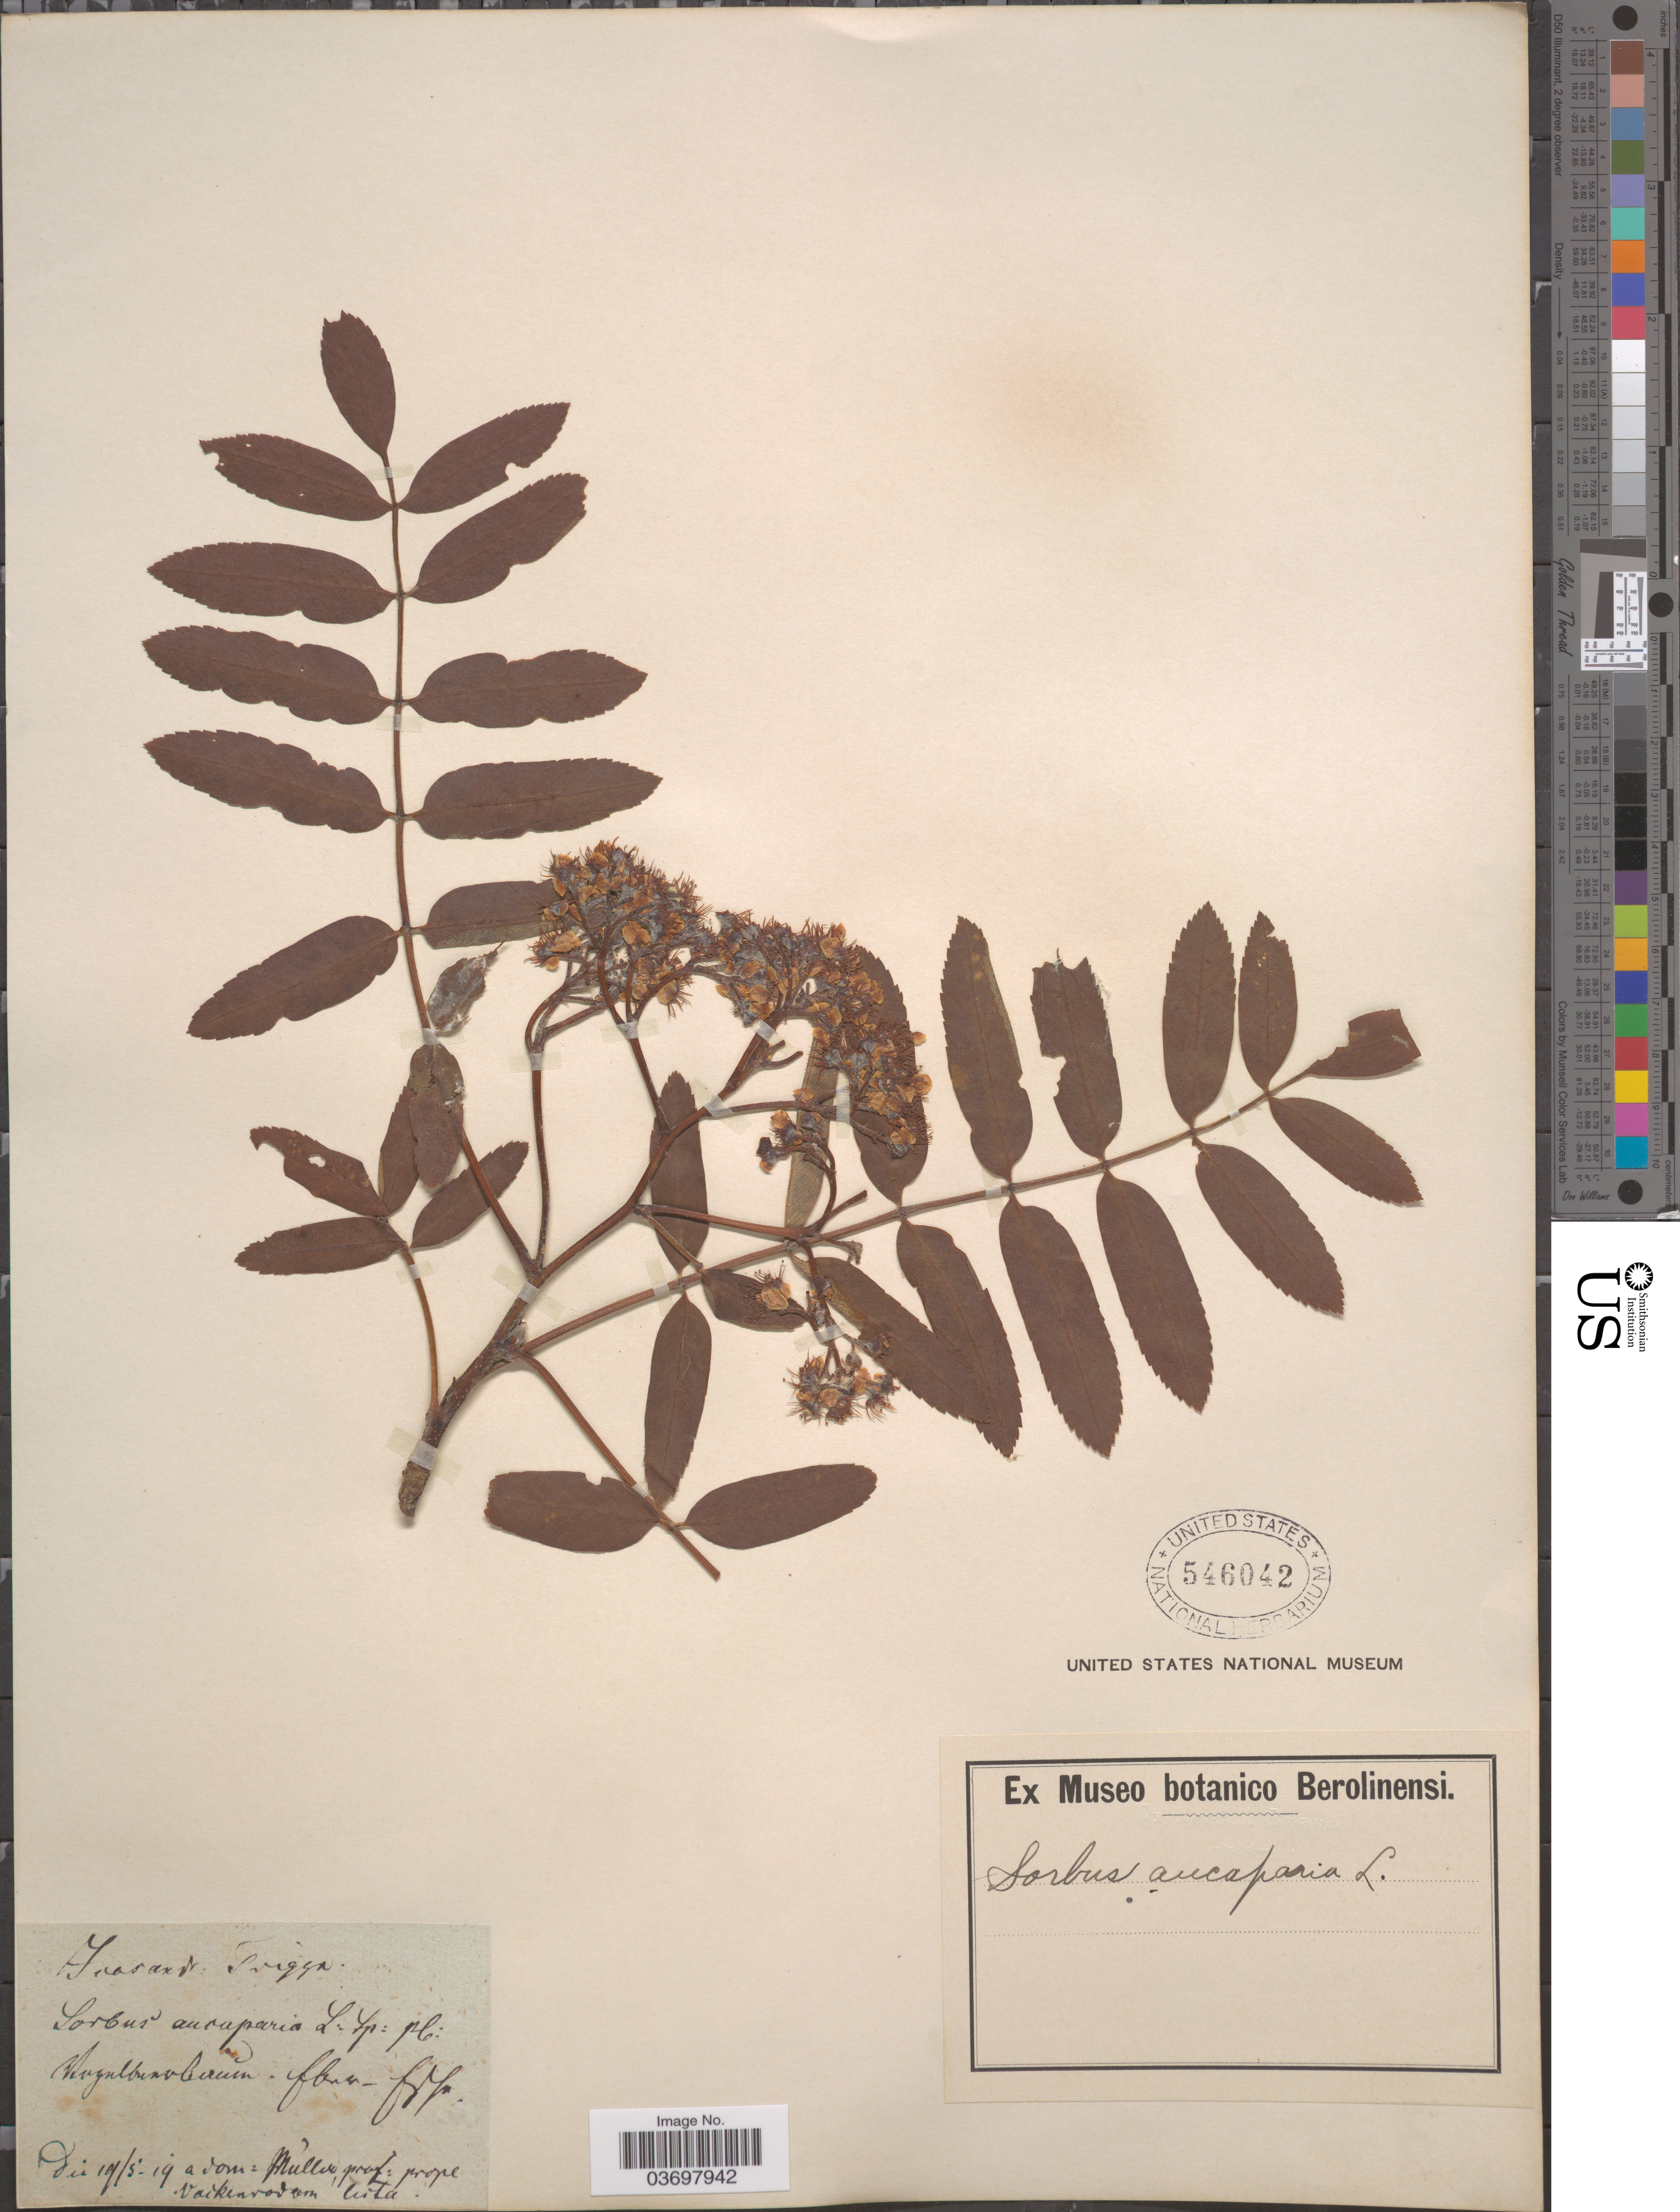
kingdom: Plantae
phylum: Tracheophyta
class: Magnoliopsida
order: Rosales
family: Rosaceae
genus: Sorbus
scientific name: Sorbus aucuparia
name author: L.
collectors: Müller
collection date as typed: Transcribed d/m/y: 19/5/19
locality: Prope Valkenrovorn ' hita. [interpreted]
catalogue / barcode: US 546042